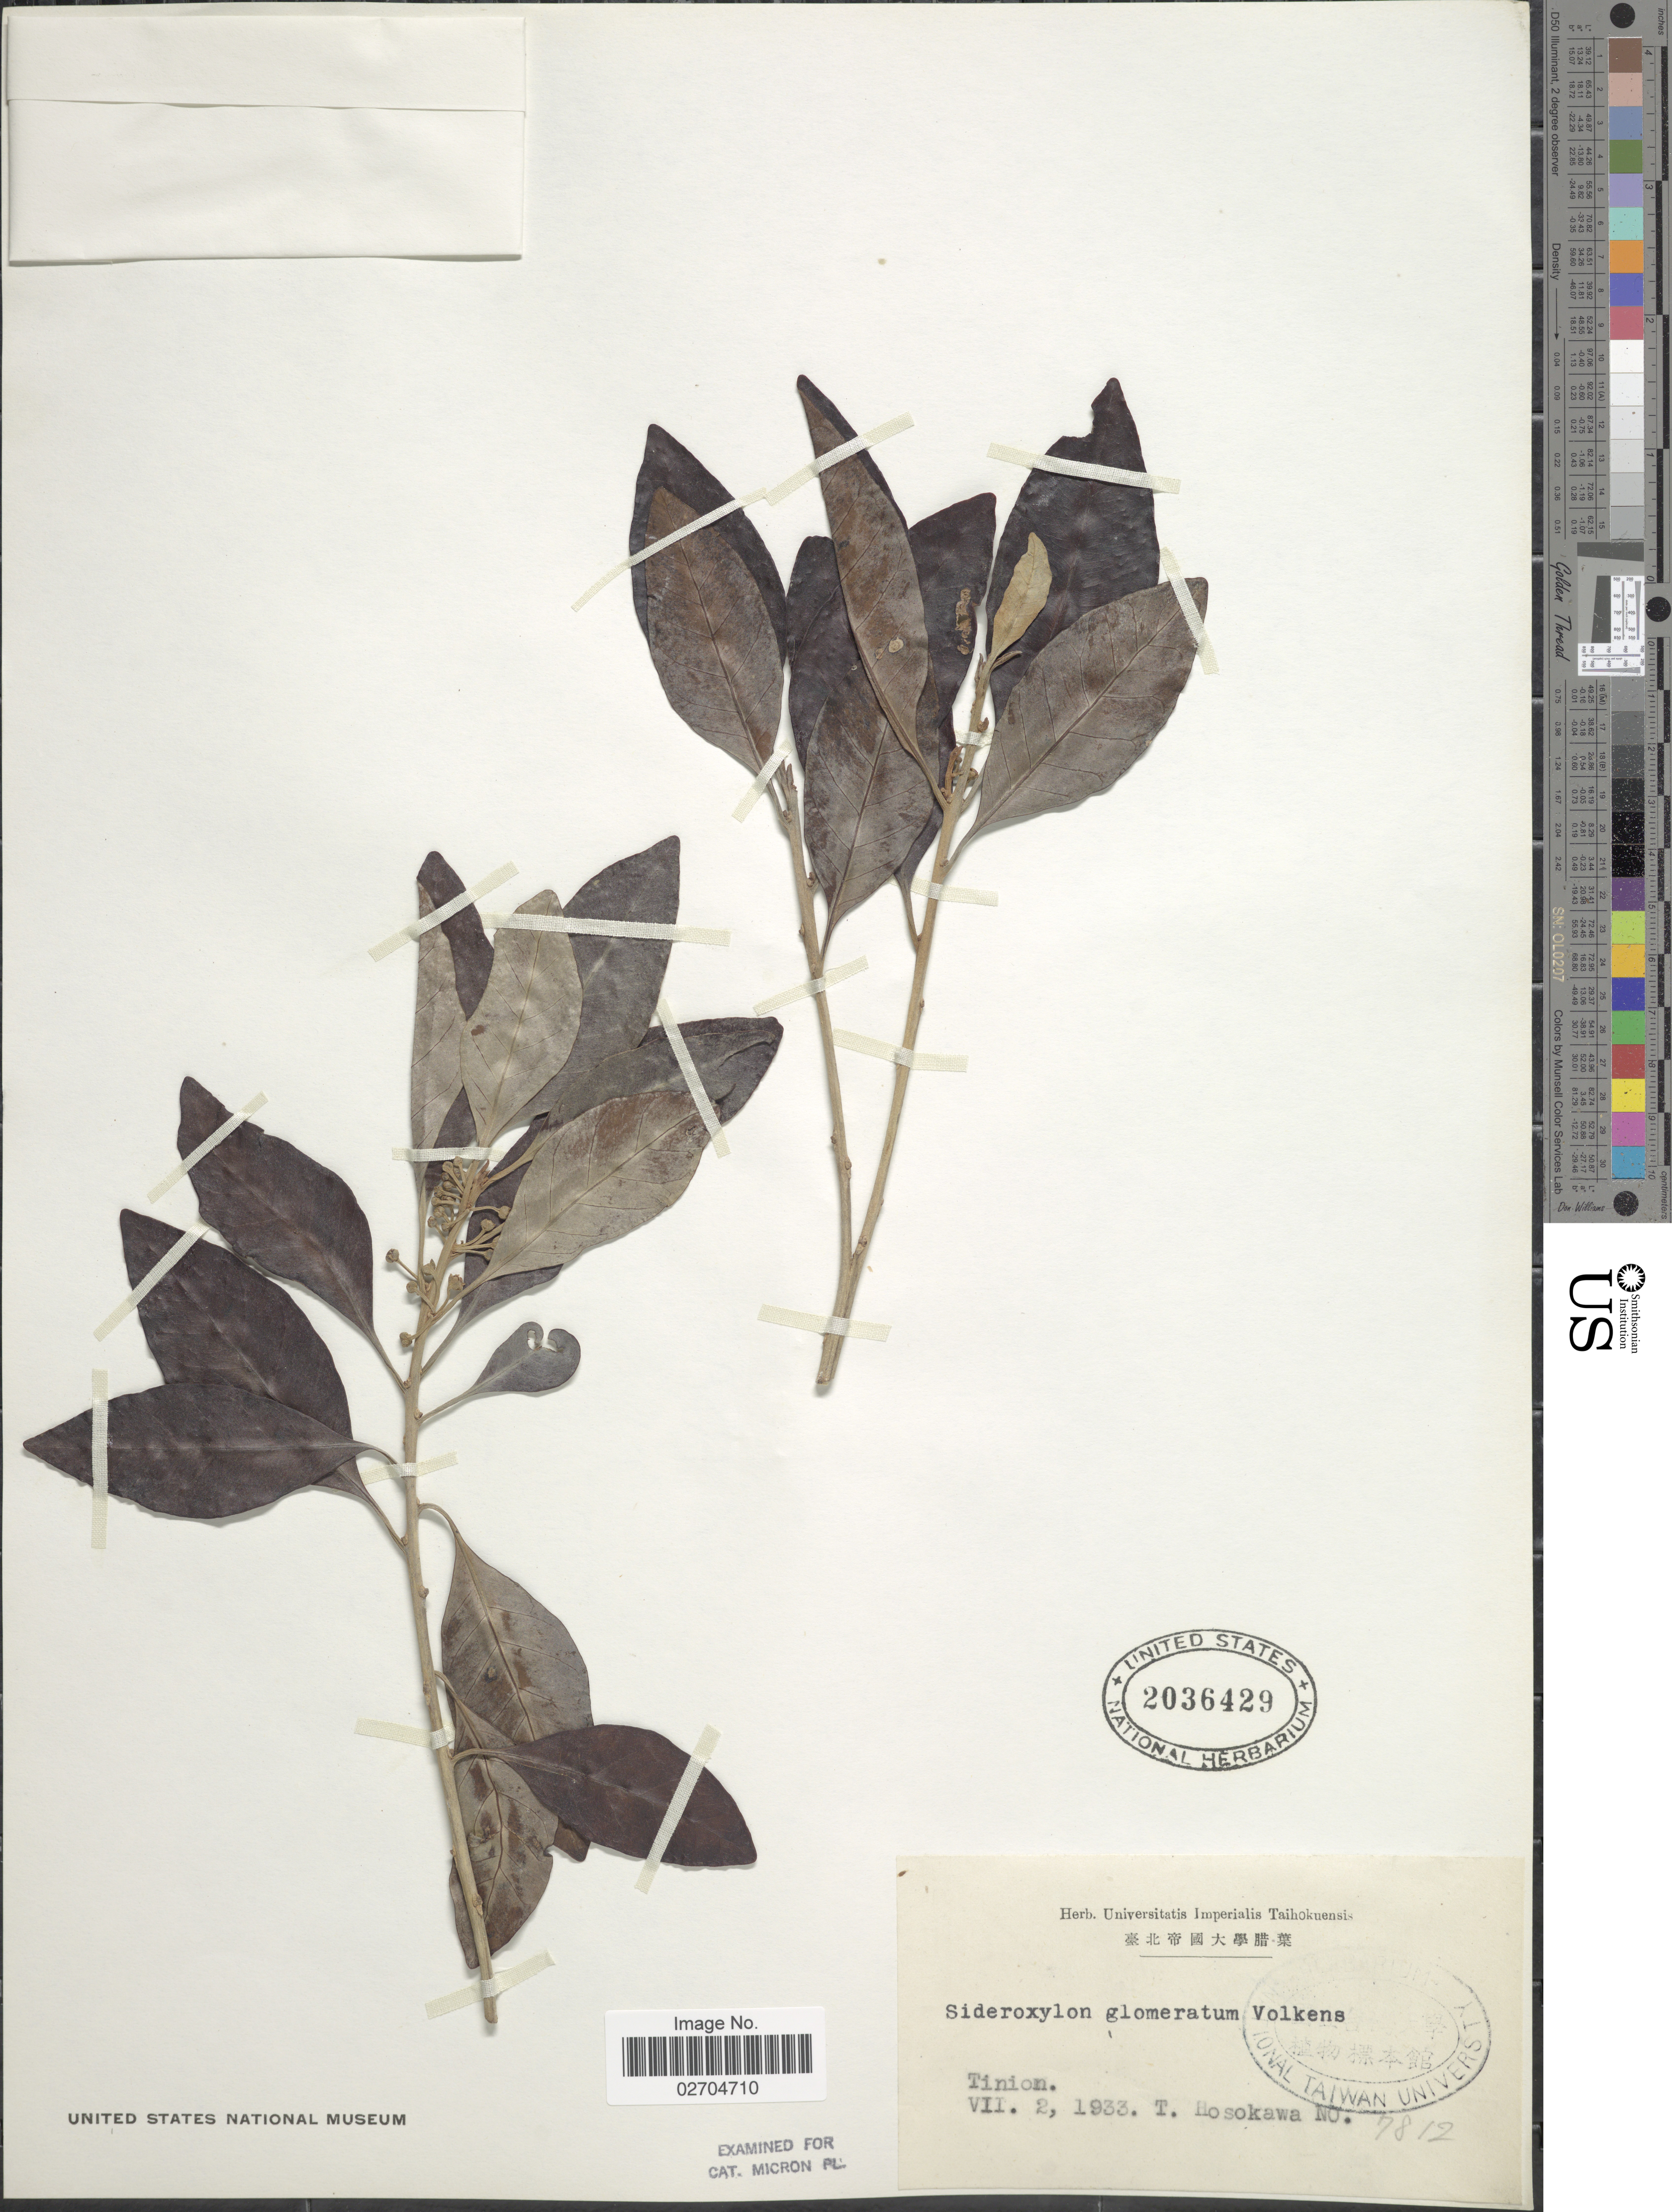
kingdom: Plantae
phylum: Tracheophyta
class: Magnoliopsida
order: Ericales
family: Sapotaceae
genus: Planchonella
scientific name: Planchonella obovata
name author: (R. Br.) Pierre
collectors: T. Hosokawa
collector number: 7812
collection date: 1933-07-02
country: Northern Mariana Islands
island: Tinian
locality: Tinian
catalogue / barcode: US 2036429